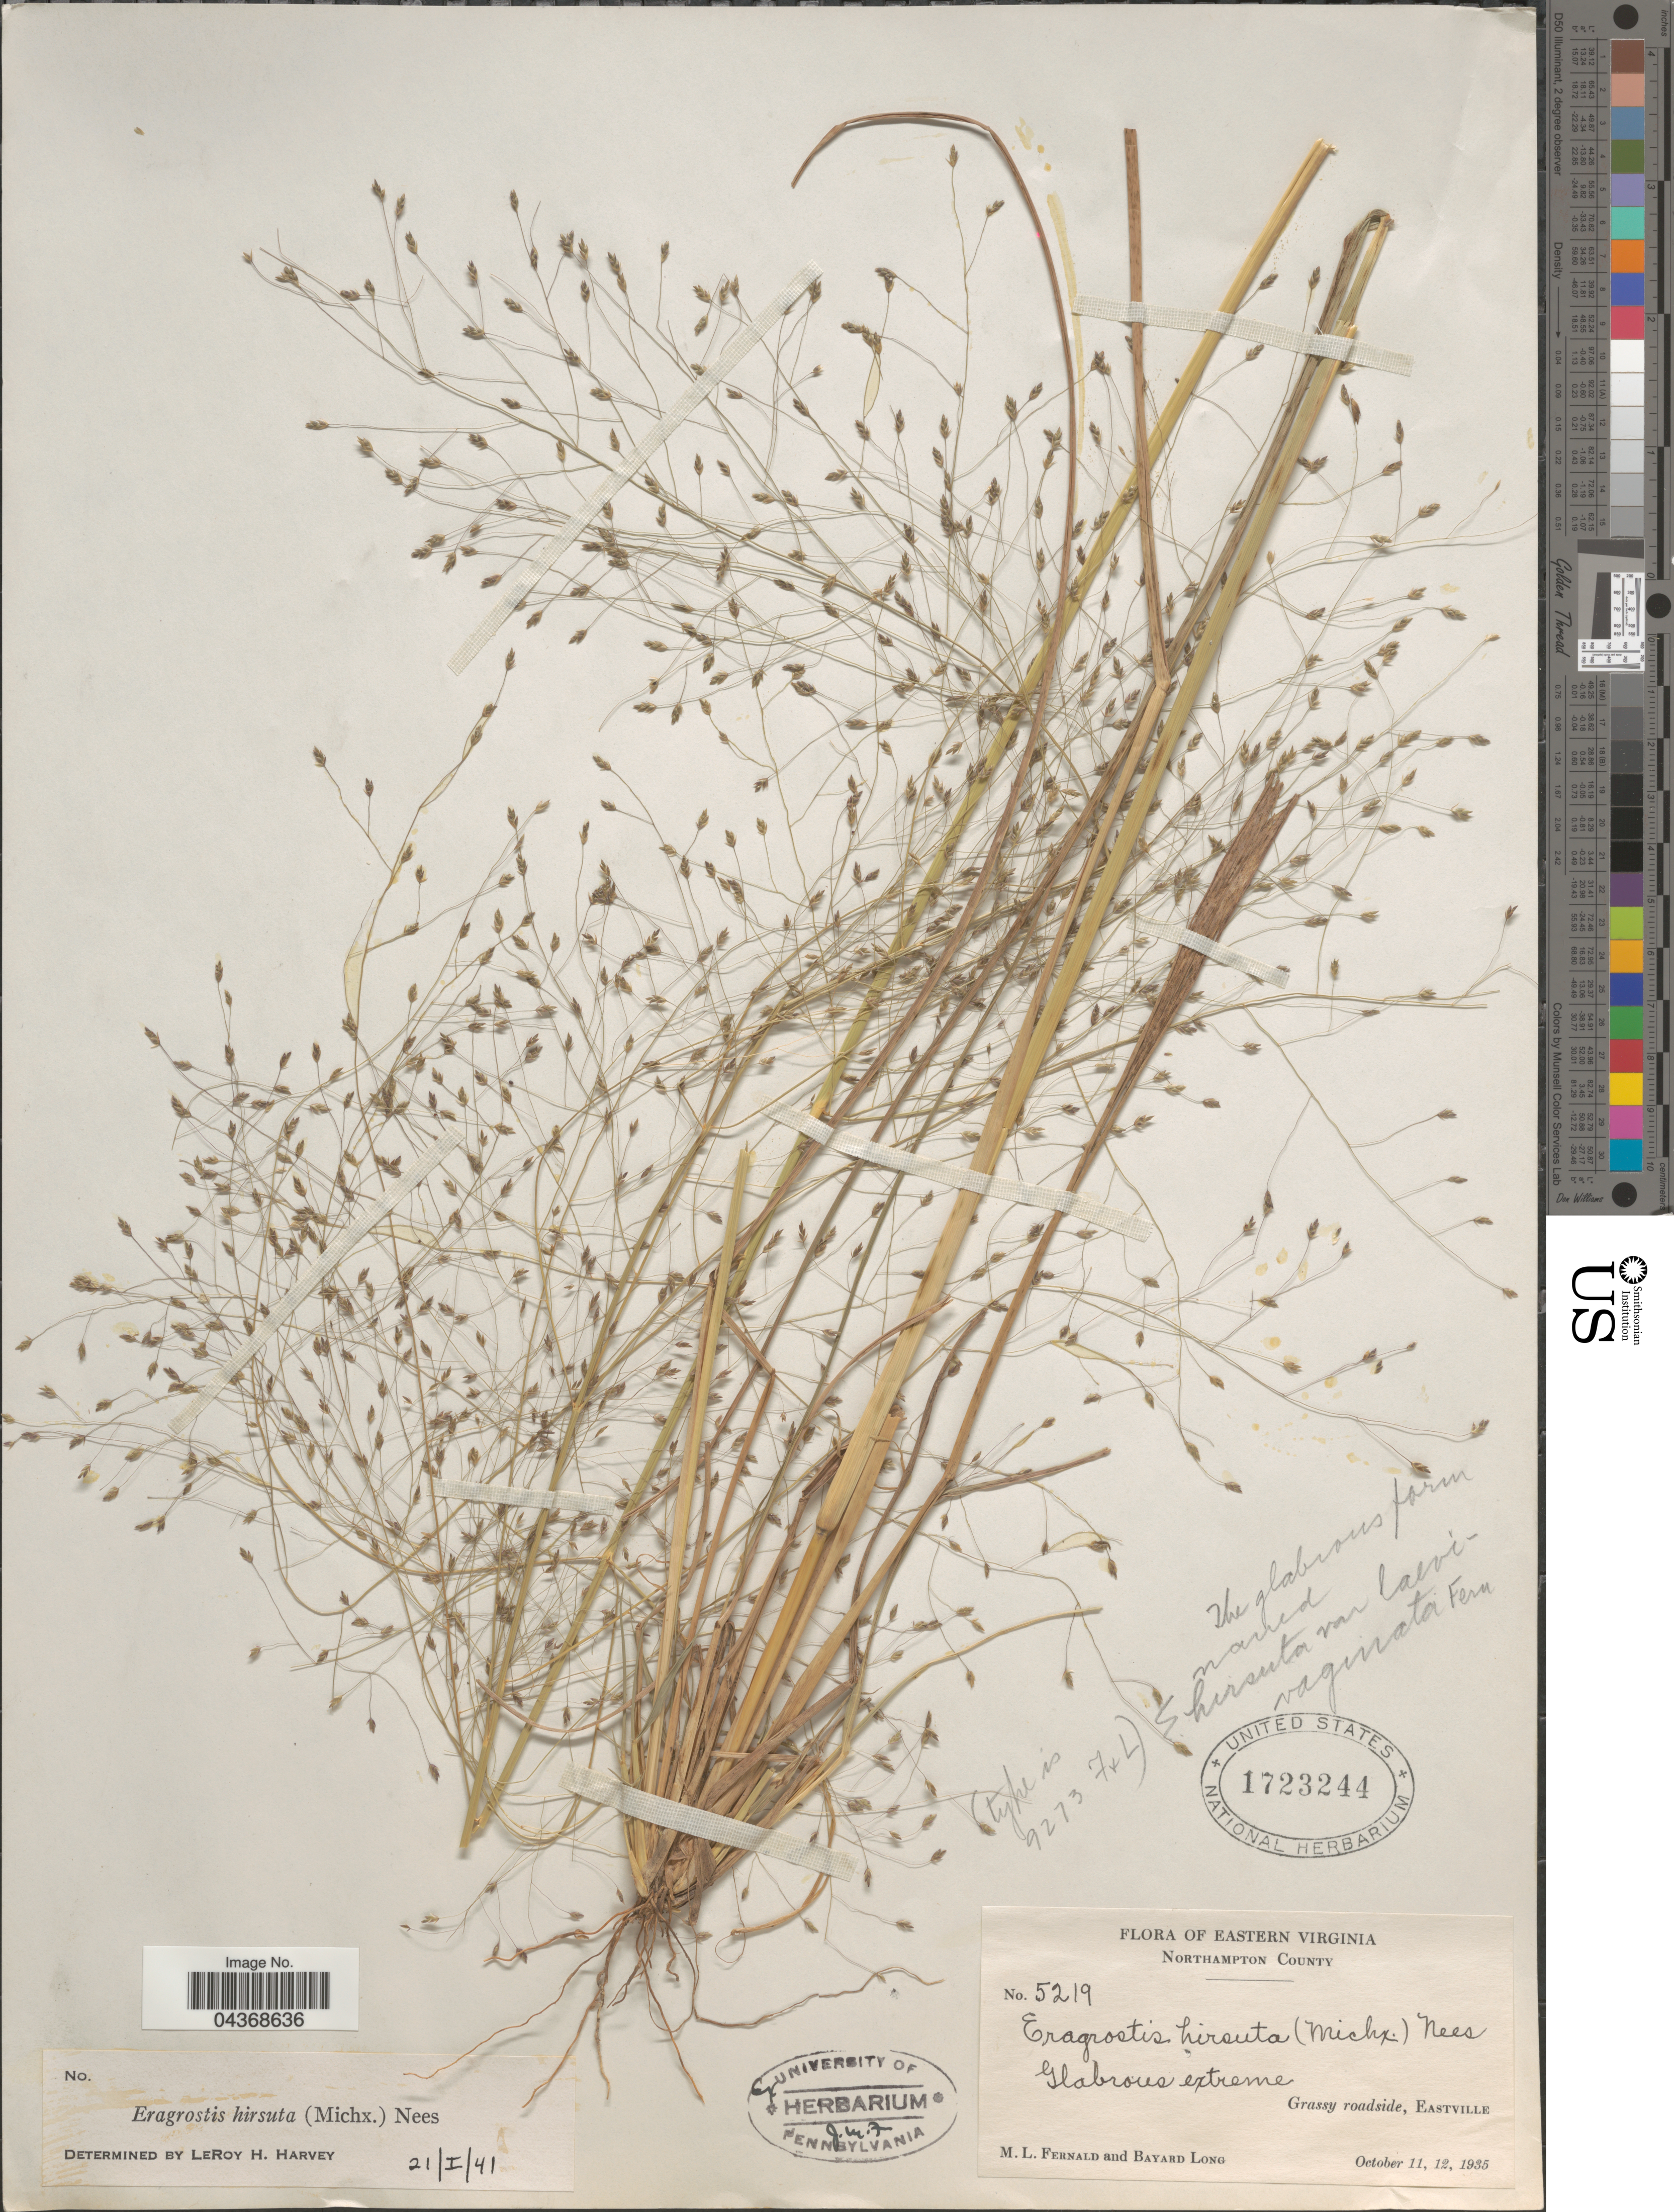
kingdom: Plantae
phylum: Tracheophyta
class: Liliopsida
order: Poales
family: Poaceae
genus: Eragrostis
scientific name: Eragrostis hirsuta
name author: (Michx.) Nees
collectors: M. L. Fernald & B. Long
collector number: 5219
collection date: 1935-10-11/1935-10-12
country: United States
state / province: Virginia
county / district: Northampton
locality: Eastern Virginia. Grassy roadside, Eastville.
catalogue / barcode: US 1723244